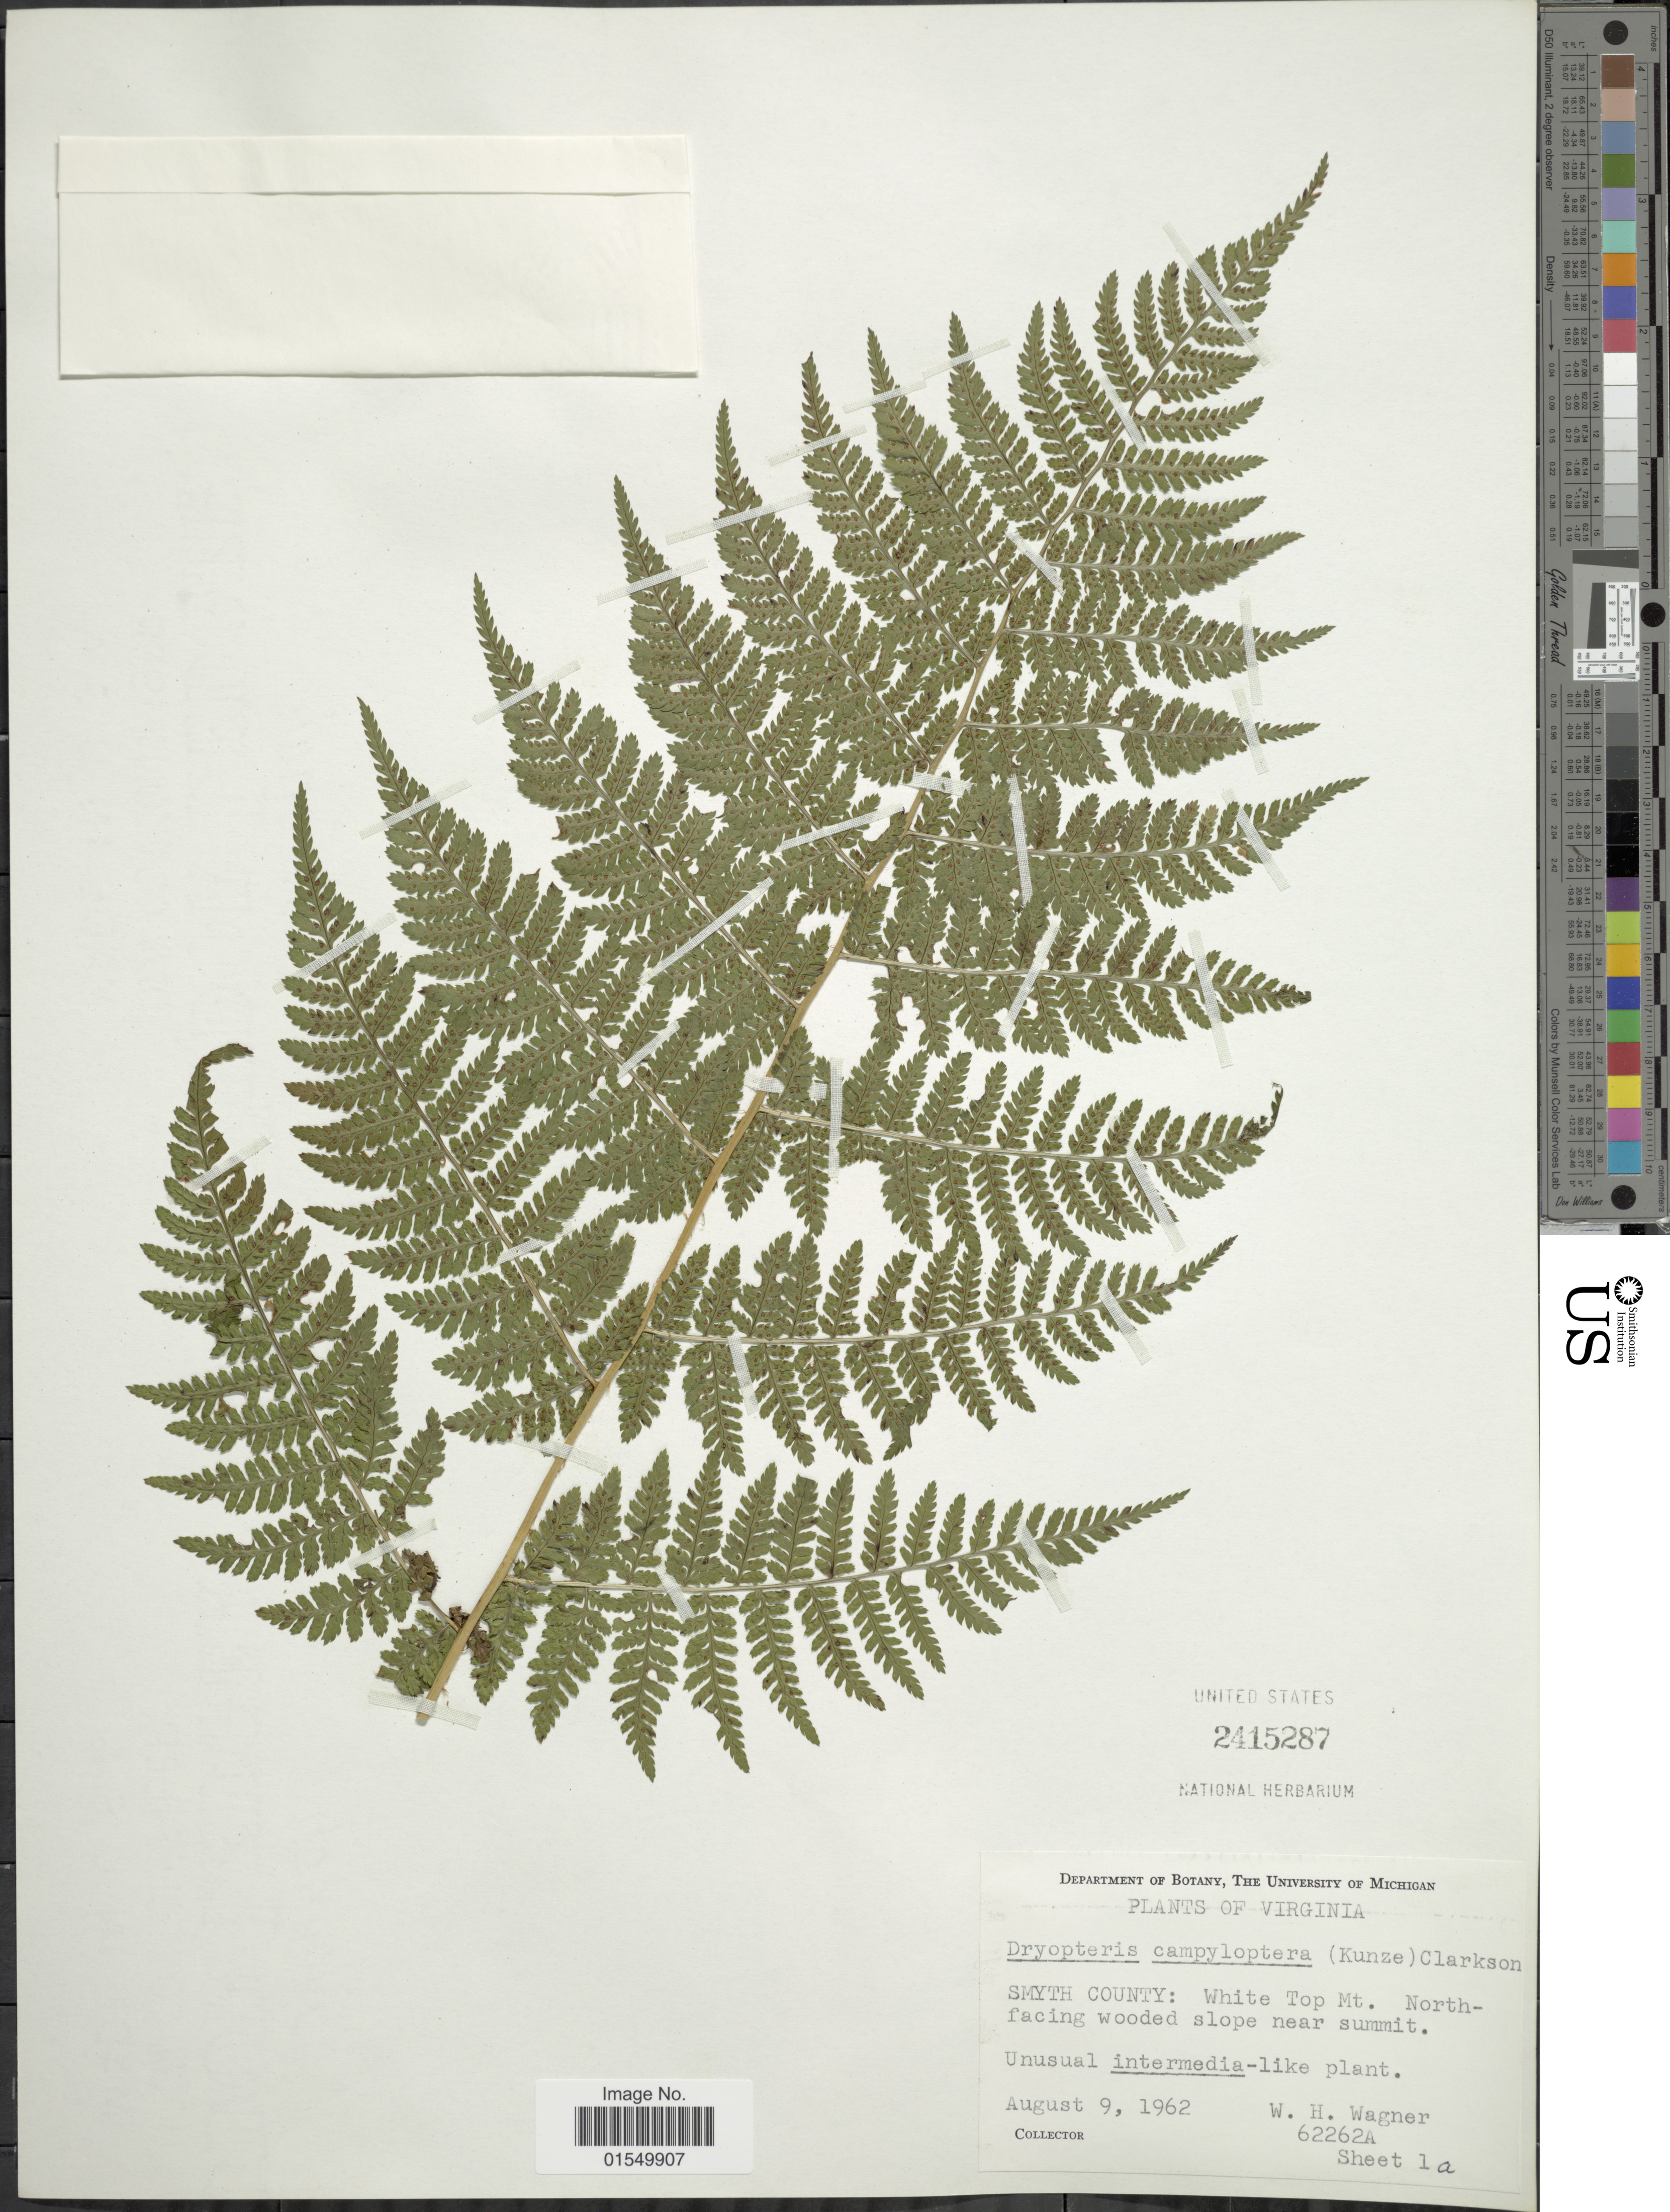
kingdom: Plantae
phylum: Tracheophyta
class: Polypodiopsida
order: Polypodiales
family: Dryopteridaceae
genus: Dryopteris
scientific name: Dryopteris campyloptera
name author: Clarkson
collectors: W. H. Wagner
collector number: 62262A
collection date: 1962-08-09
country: United States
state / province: Virginia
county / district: Smyth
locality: Smyth County: White Top Mt., North-facing wooded slope near summit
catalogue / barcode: US 2415287